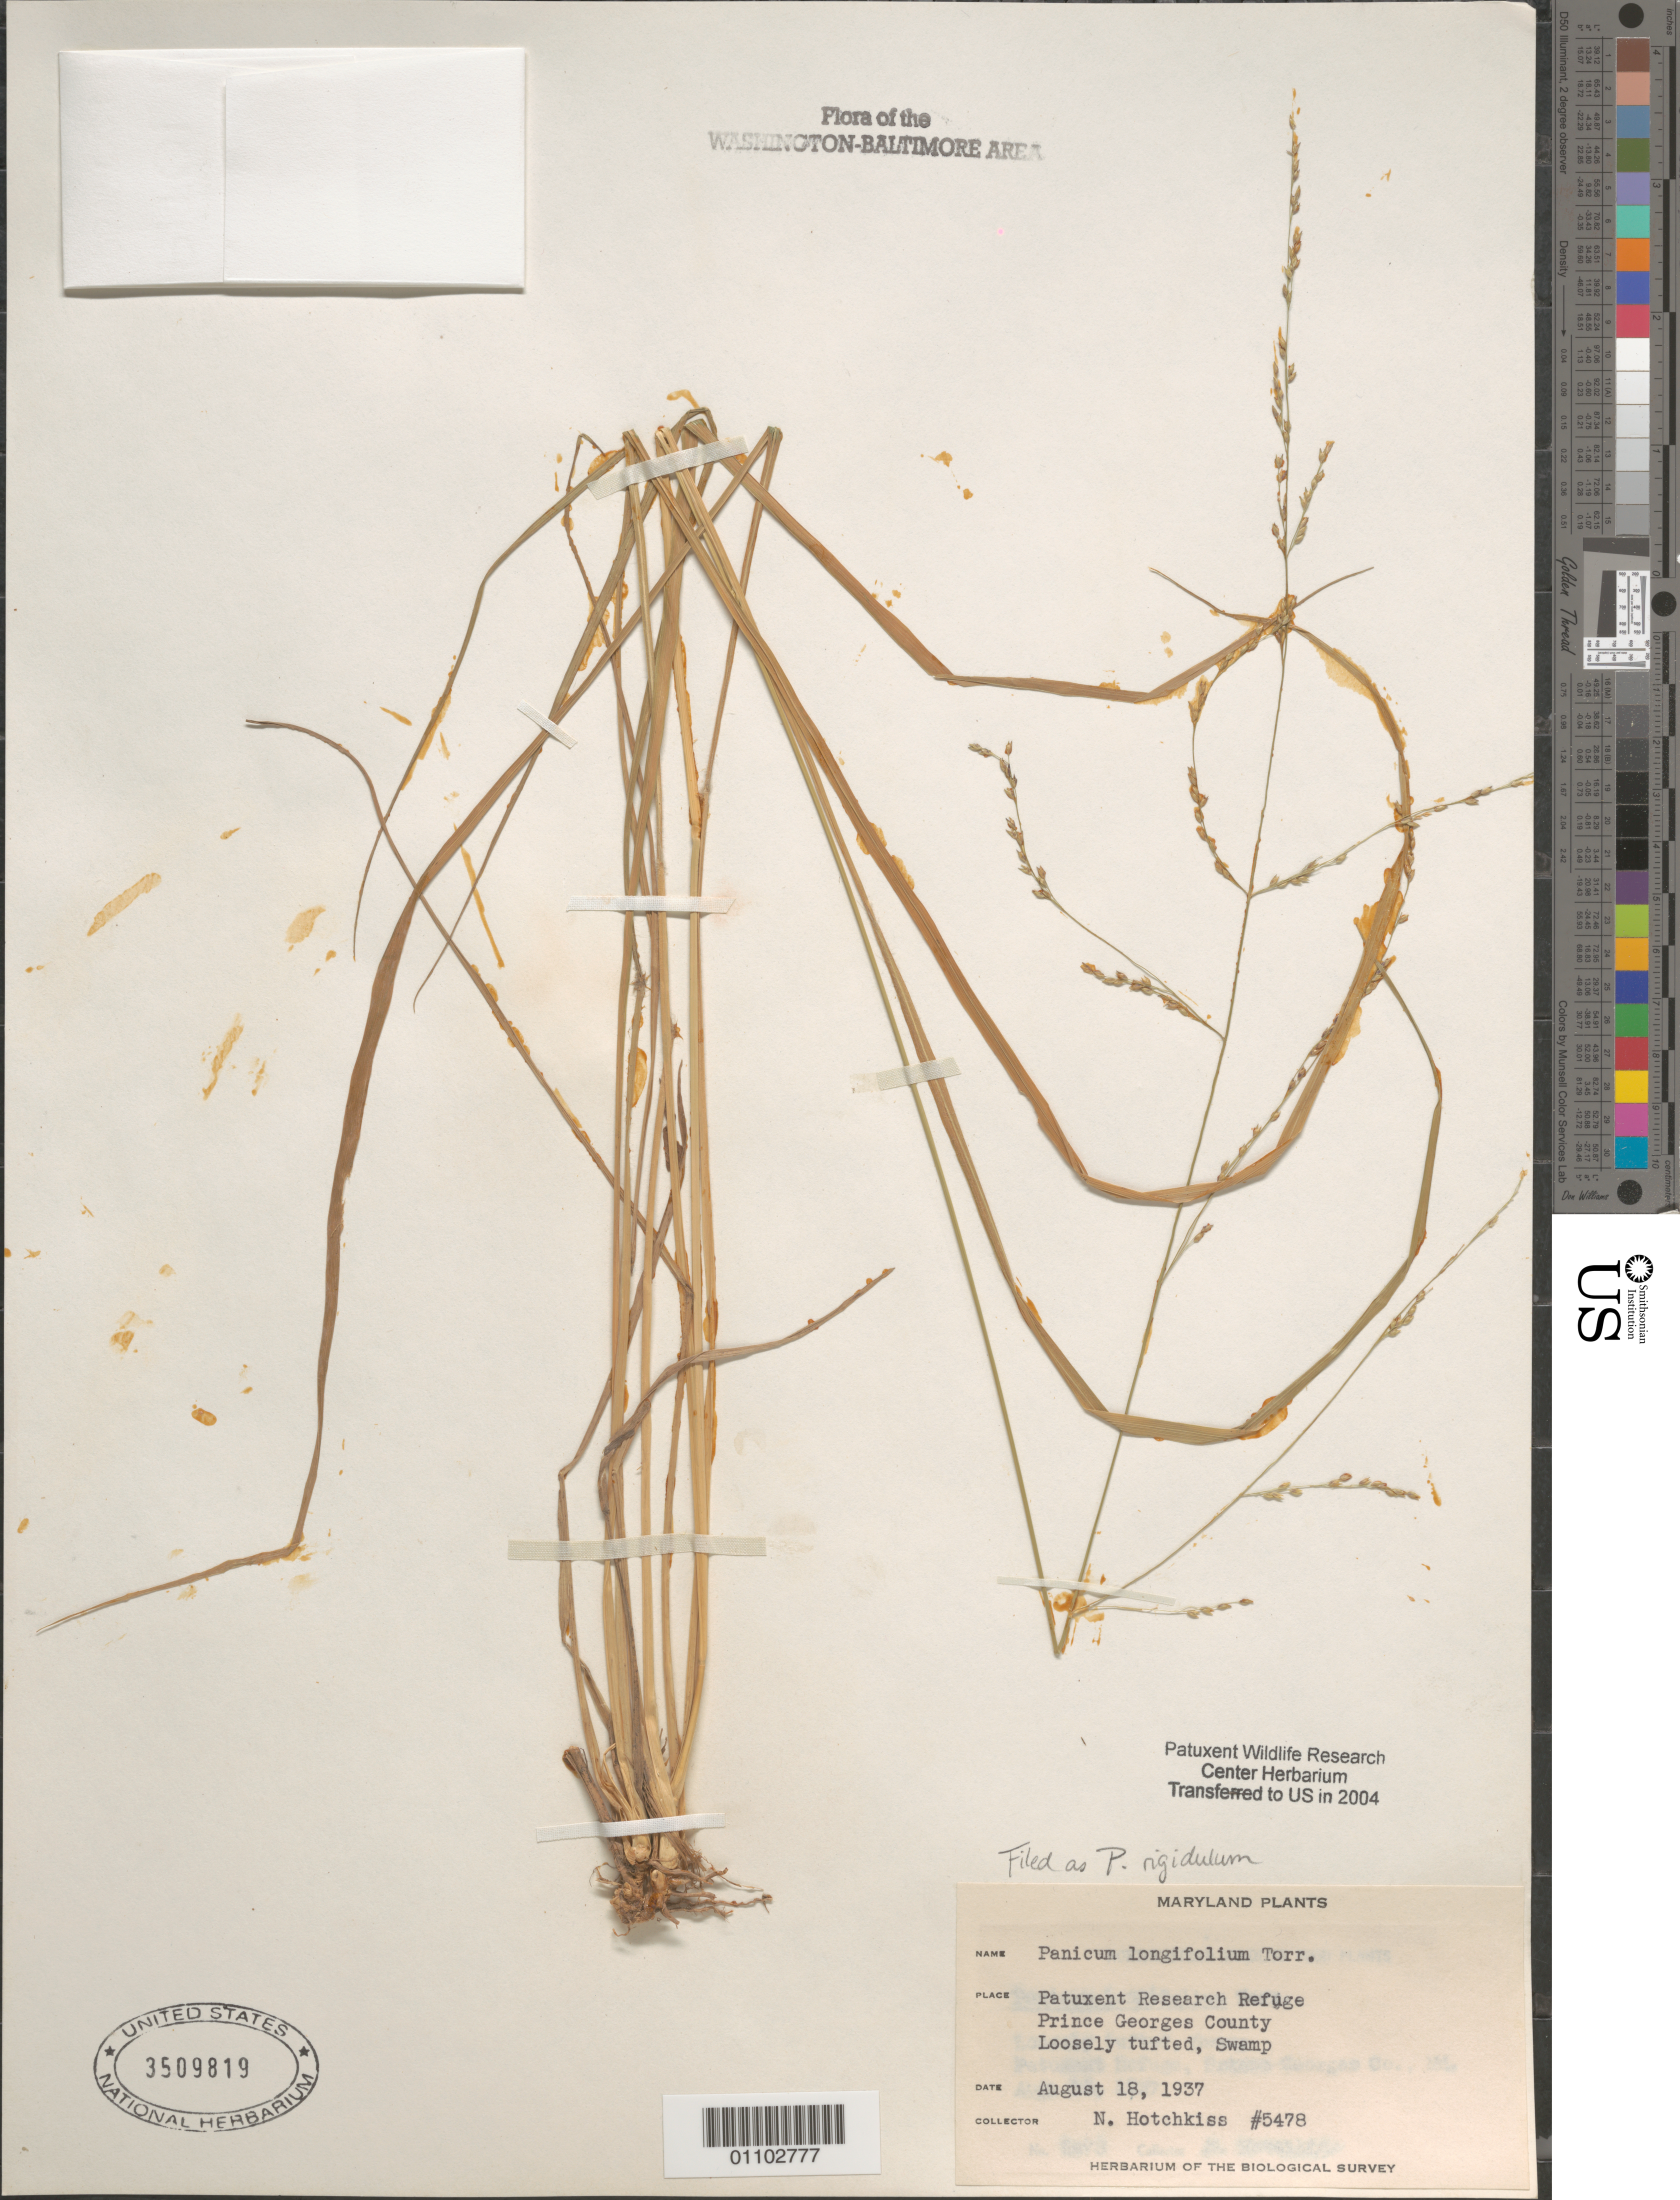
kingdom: Plantae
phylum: Tracheophyta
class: Liliopsida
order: Poales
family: Poaceae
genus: Coleataenia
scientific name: Coleataenia rigidula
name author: (Bosc ex Nees) LeBlond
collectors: N. Hotchkiss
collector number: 5478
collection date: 1937-08-18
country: United States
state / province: Maryland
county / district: Prince George's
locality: Patuxent Research Refuge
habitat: Loosely tufted, swamp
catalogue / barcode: US 3509819